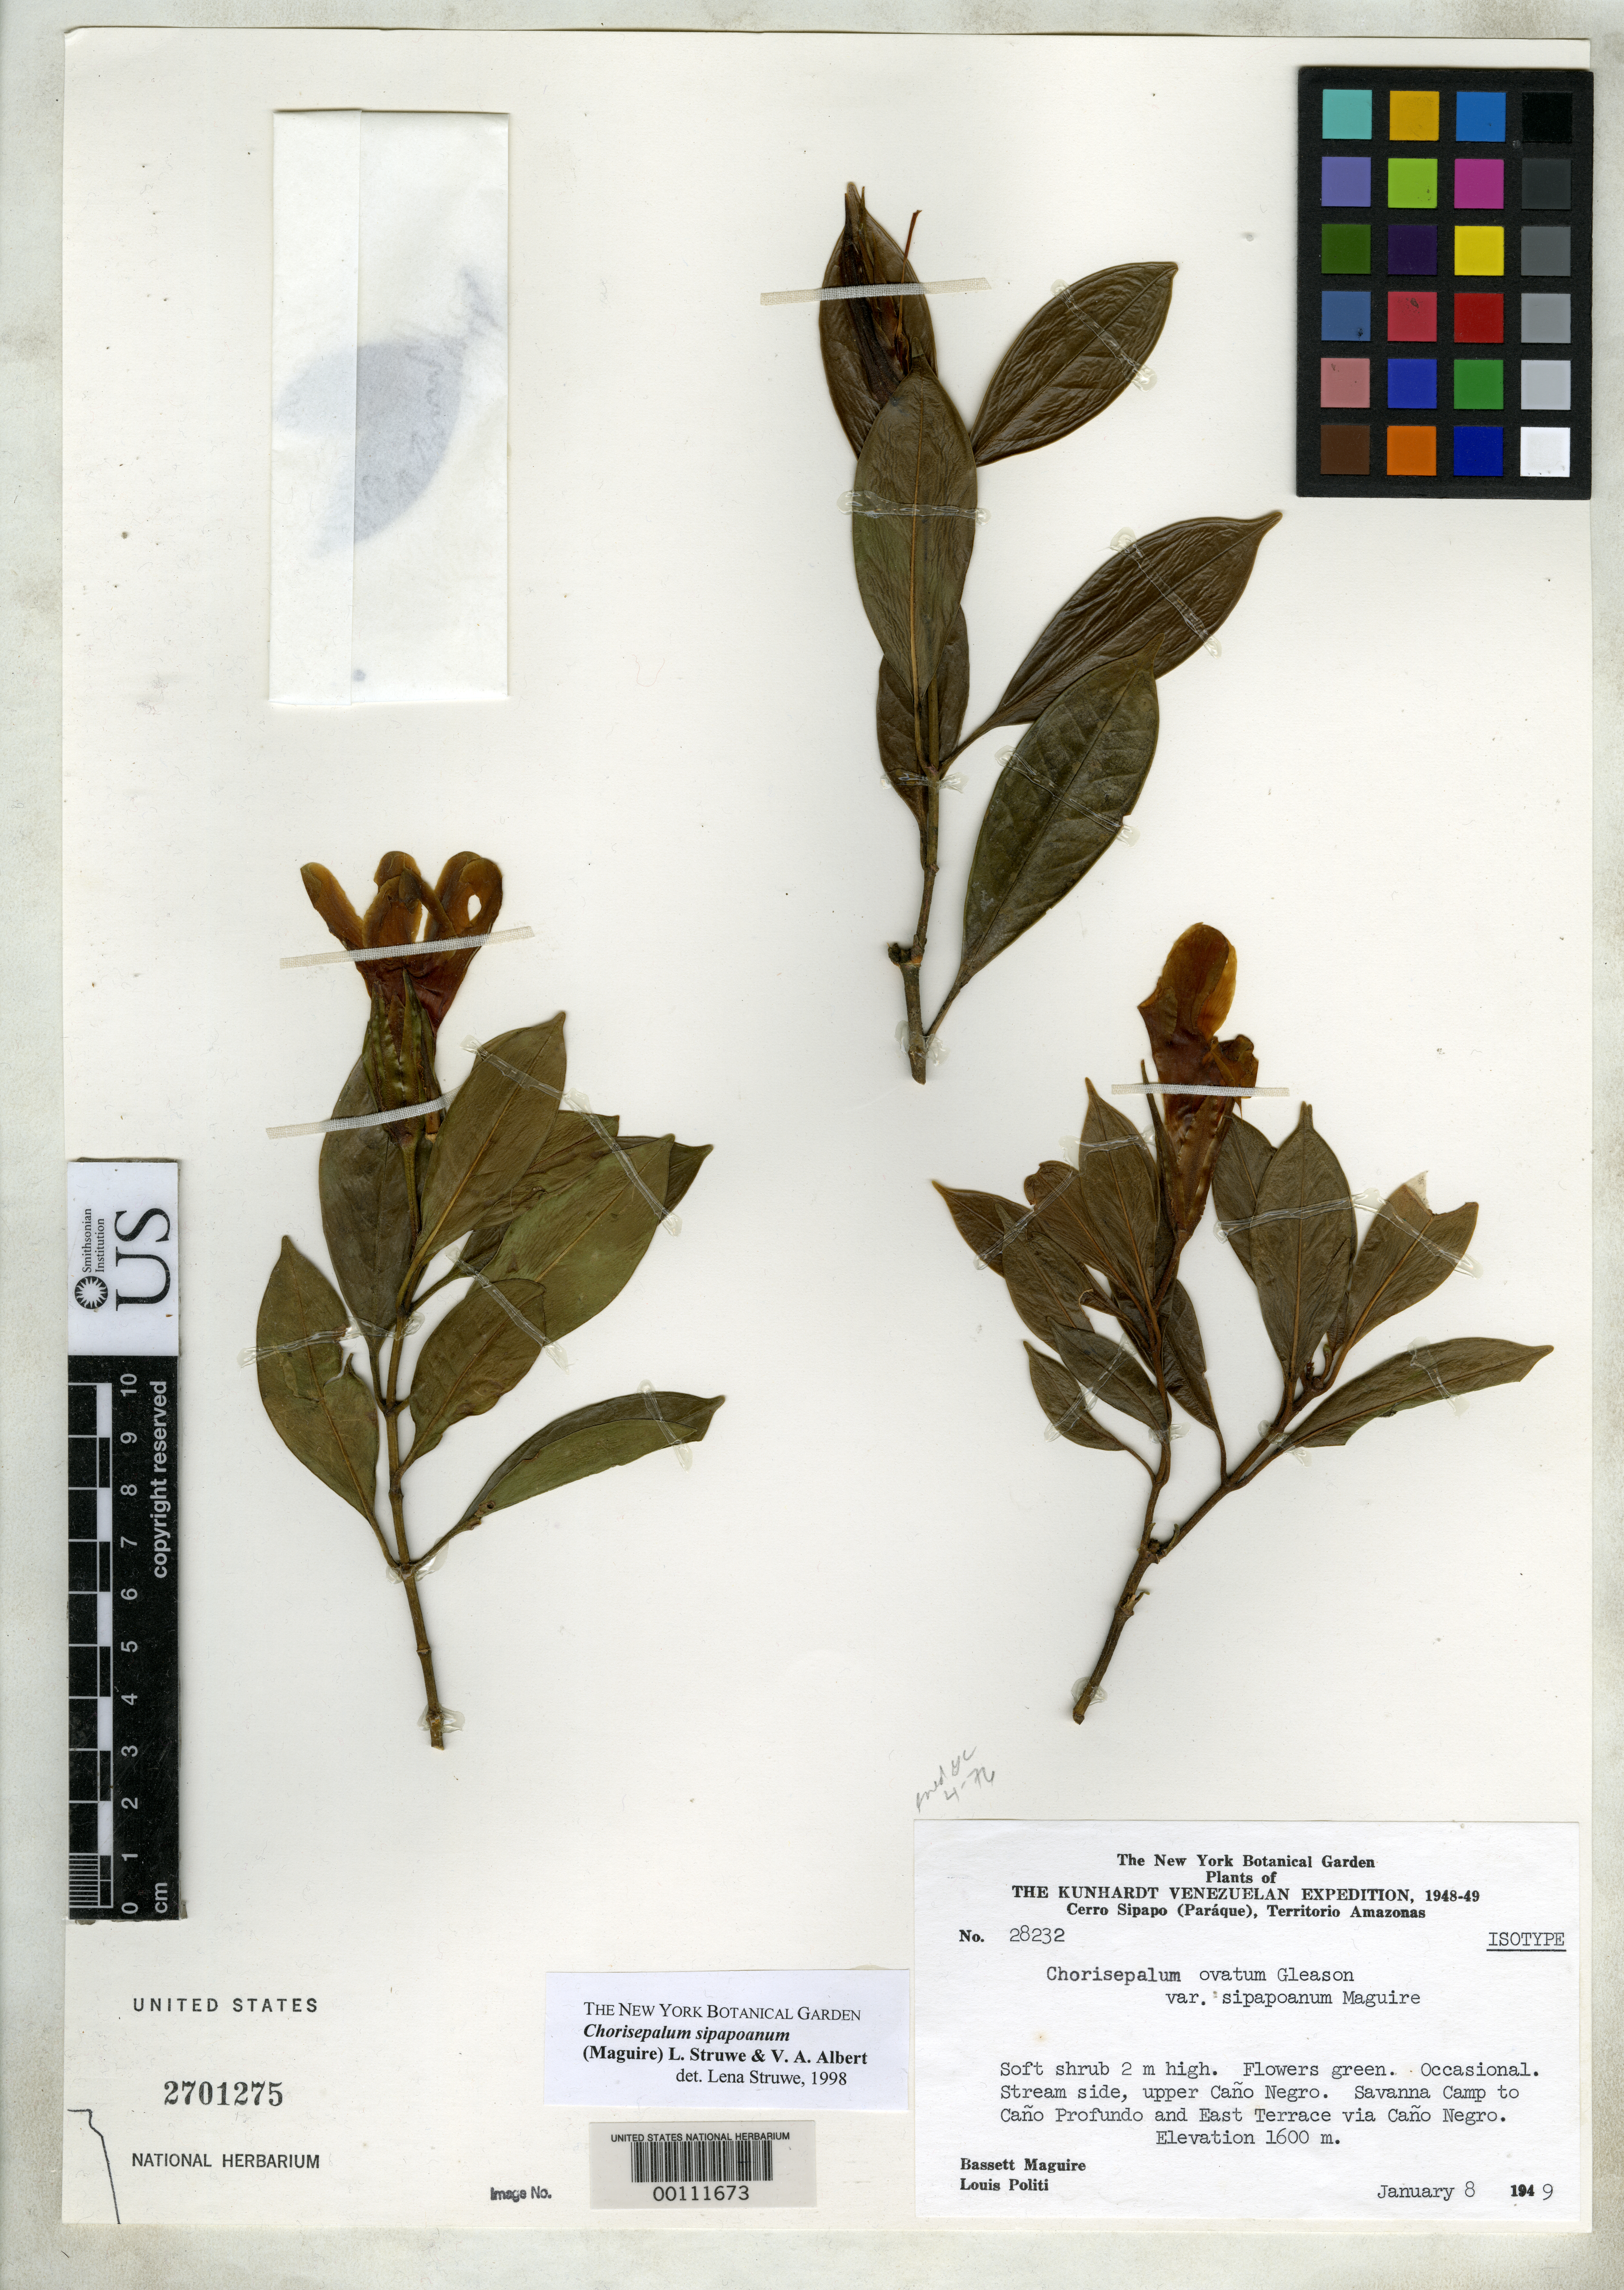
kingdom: Plantae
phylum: Tracheophyta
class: Magnoliopsida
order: Gentianales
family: Gentianaceae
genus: Chorisepalum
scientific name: Chorisepalum ovatum var. sipapoanum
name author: Maguire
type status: Isotype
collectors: B. Maguire & L. Politi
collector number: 28232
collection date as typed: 08 Jan 1949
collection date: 1949-01-08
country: Venezuela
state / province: Amazonas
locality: Cerrosipapo (Paraque), upper Cano Negro, Savanna Camp to Cano Profundo & E terrace via Cano Negro.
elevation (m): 1600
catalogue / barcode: US 2701275